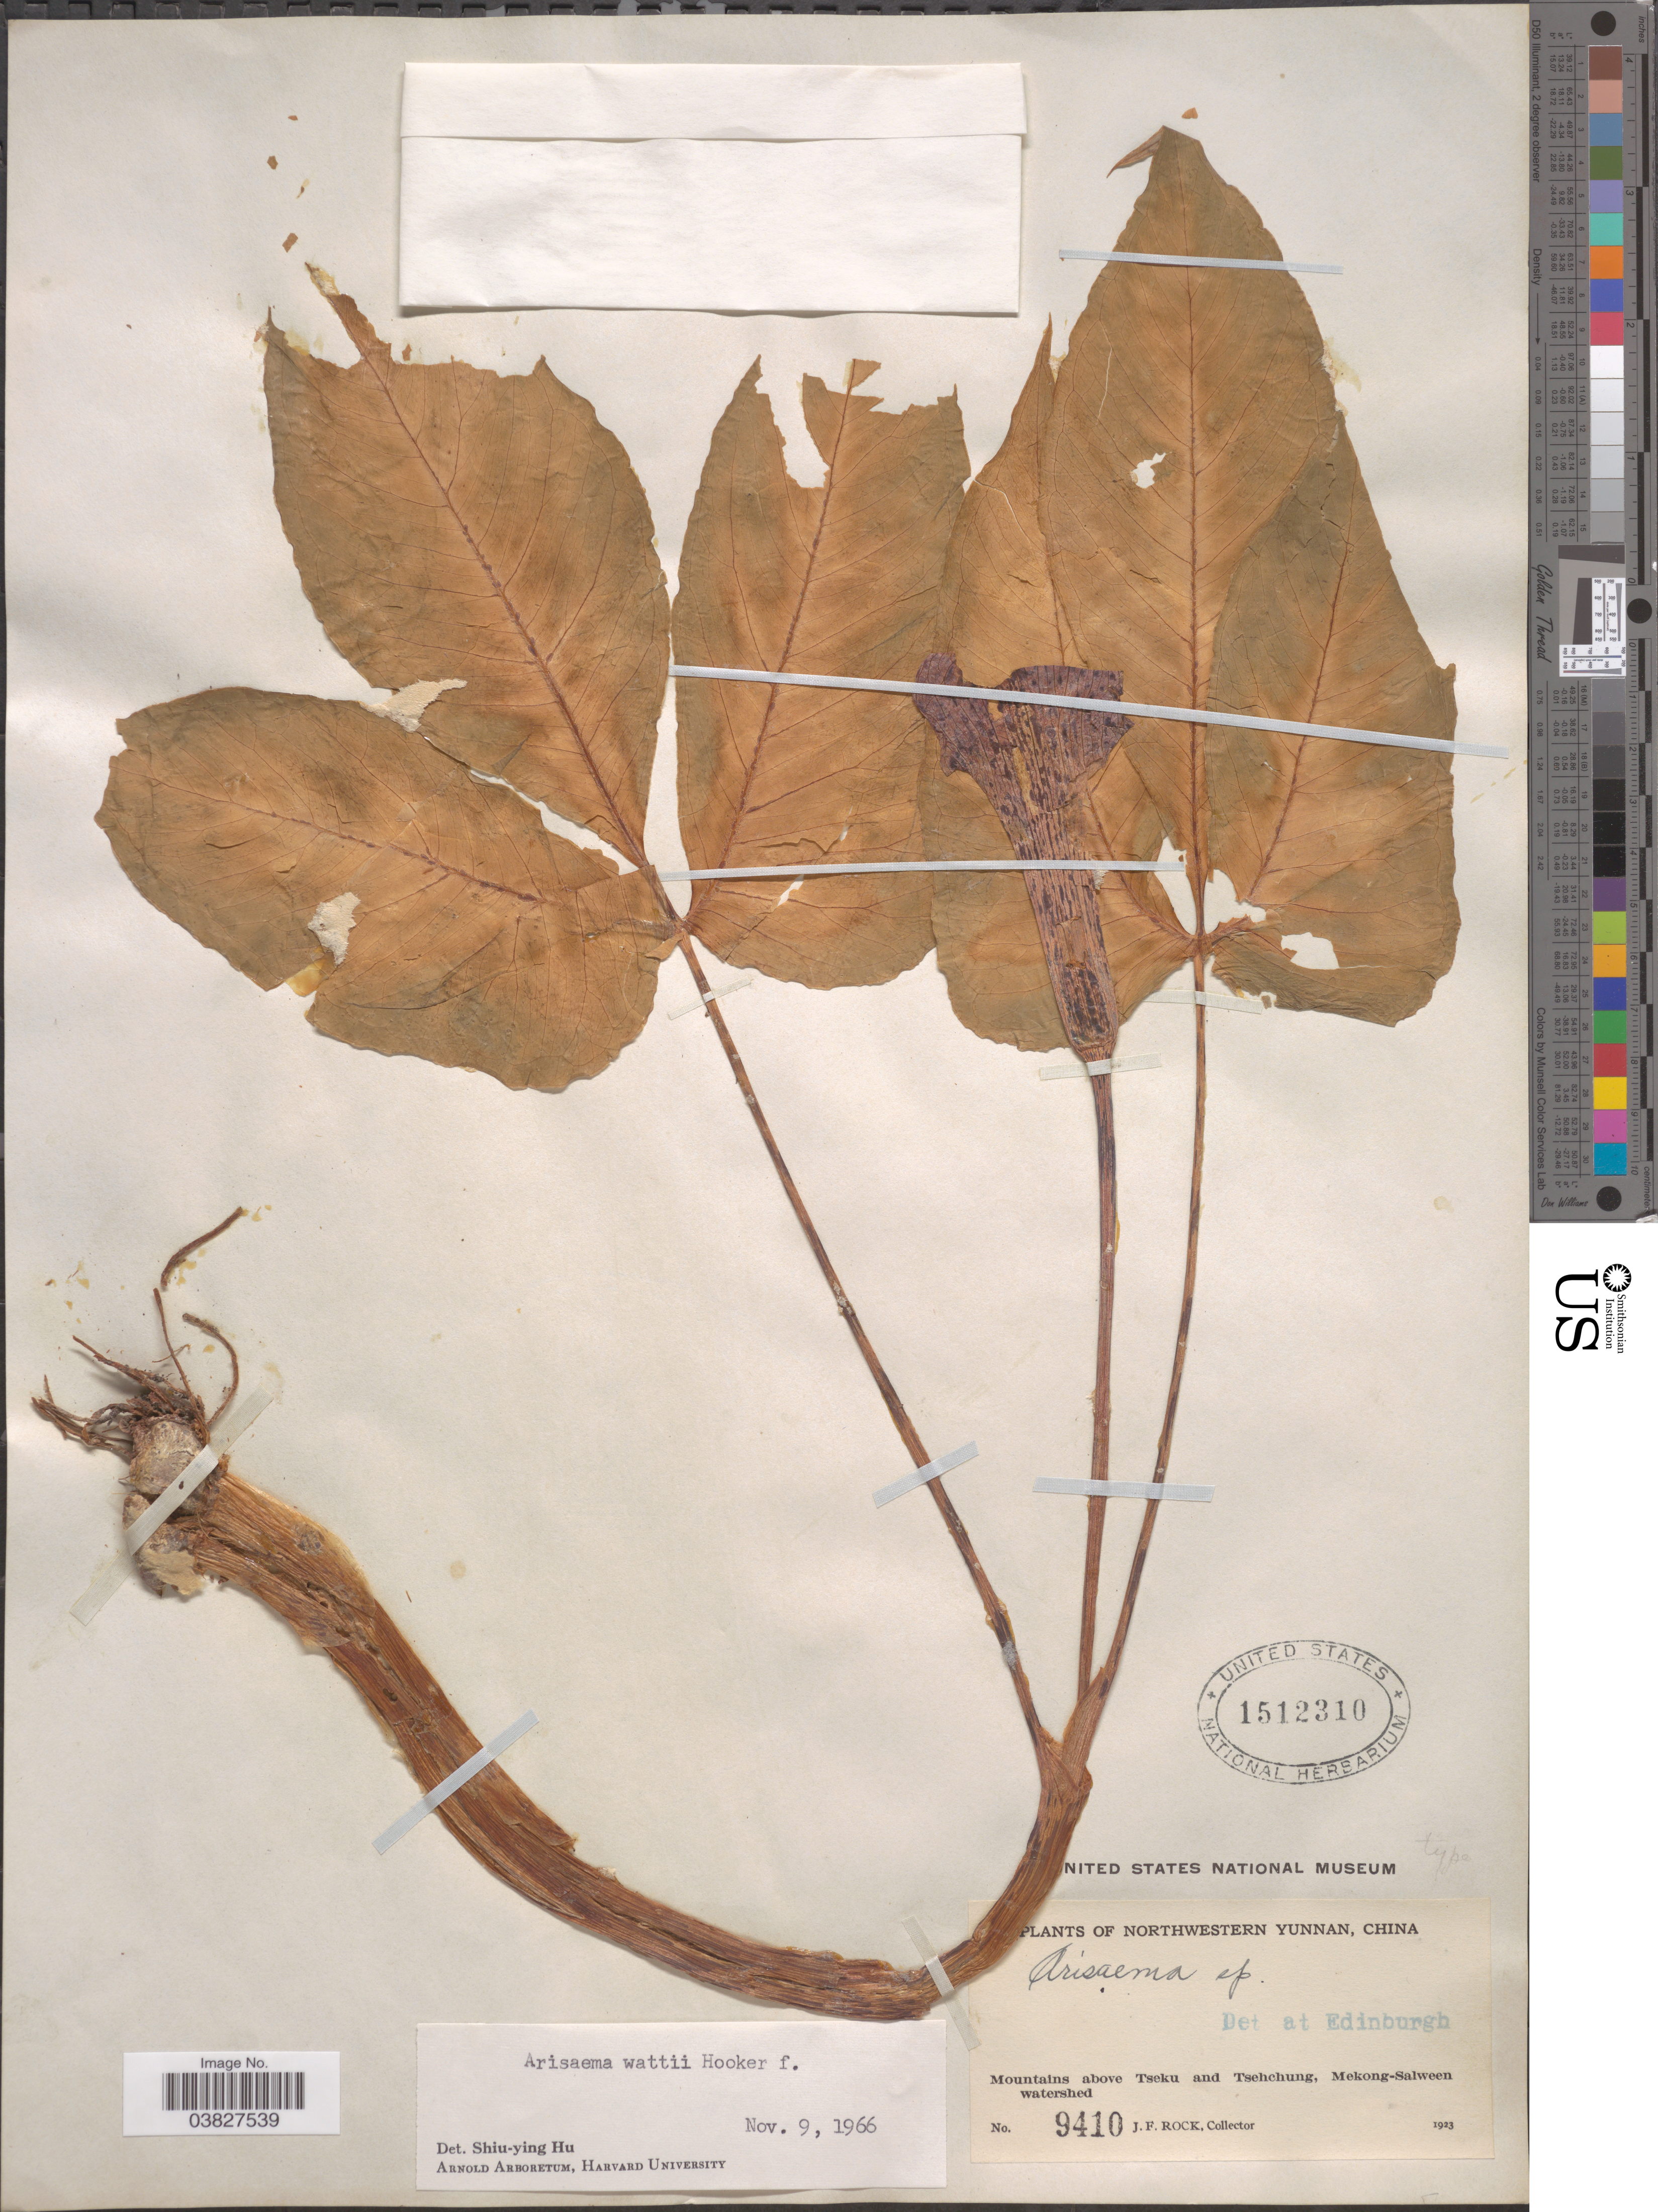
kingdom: Plantae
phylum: Tracheophyta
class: Liliopsida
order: Alismatales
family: Araceae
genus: Arisaema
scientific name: Arisaema wattii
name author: Hook. f.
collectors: J. Rock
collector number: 9410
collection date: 1923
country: China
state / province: Yunnan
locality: Northwestern Yunnan. Mountains above Tseku and Tsehchung, Mekong-Salween watershed.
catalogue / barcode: US 1512310